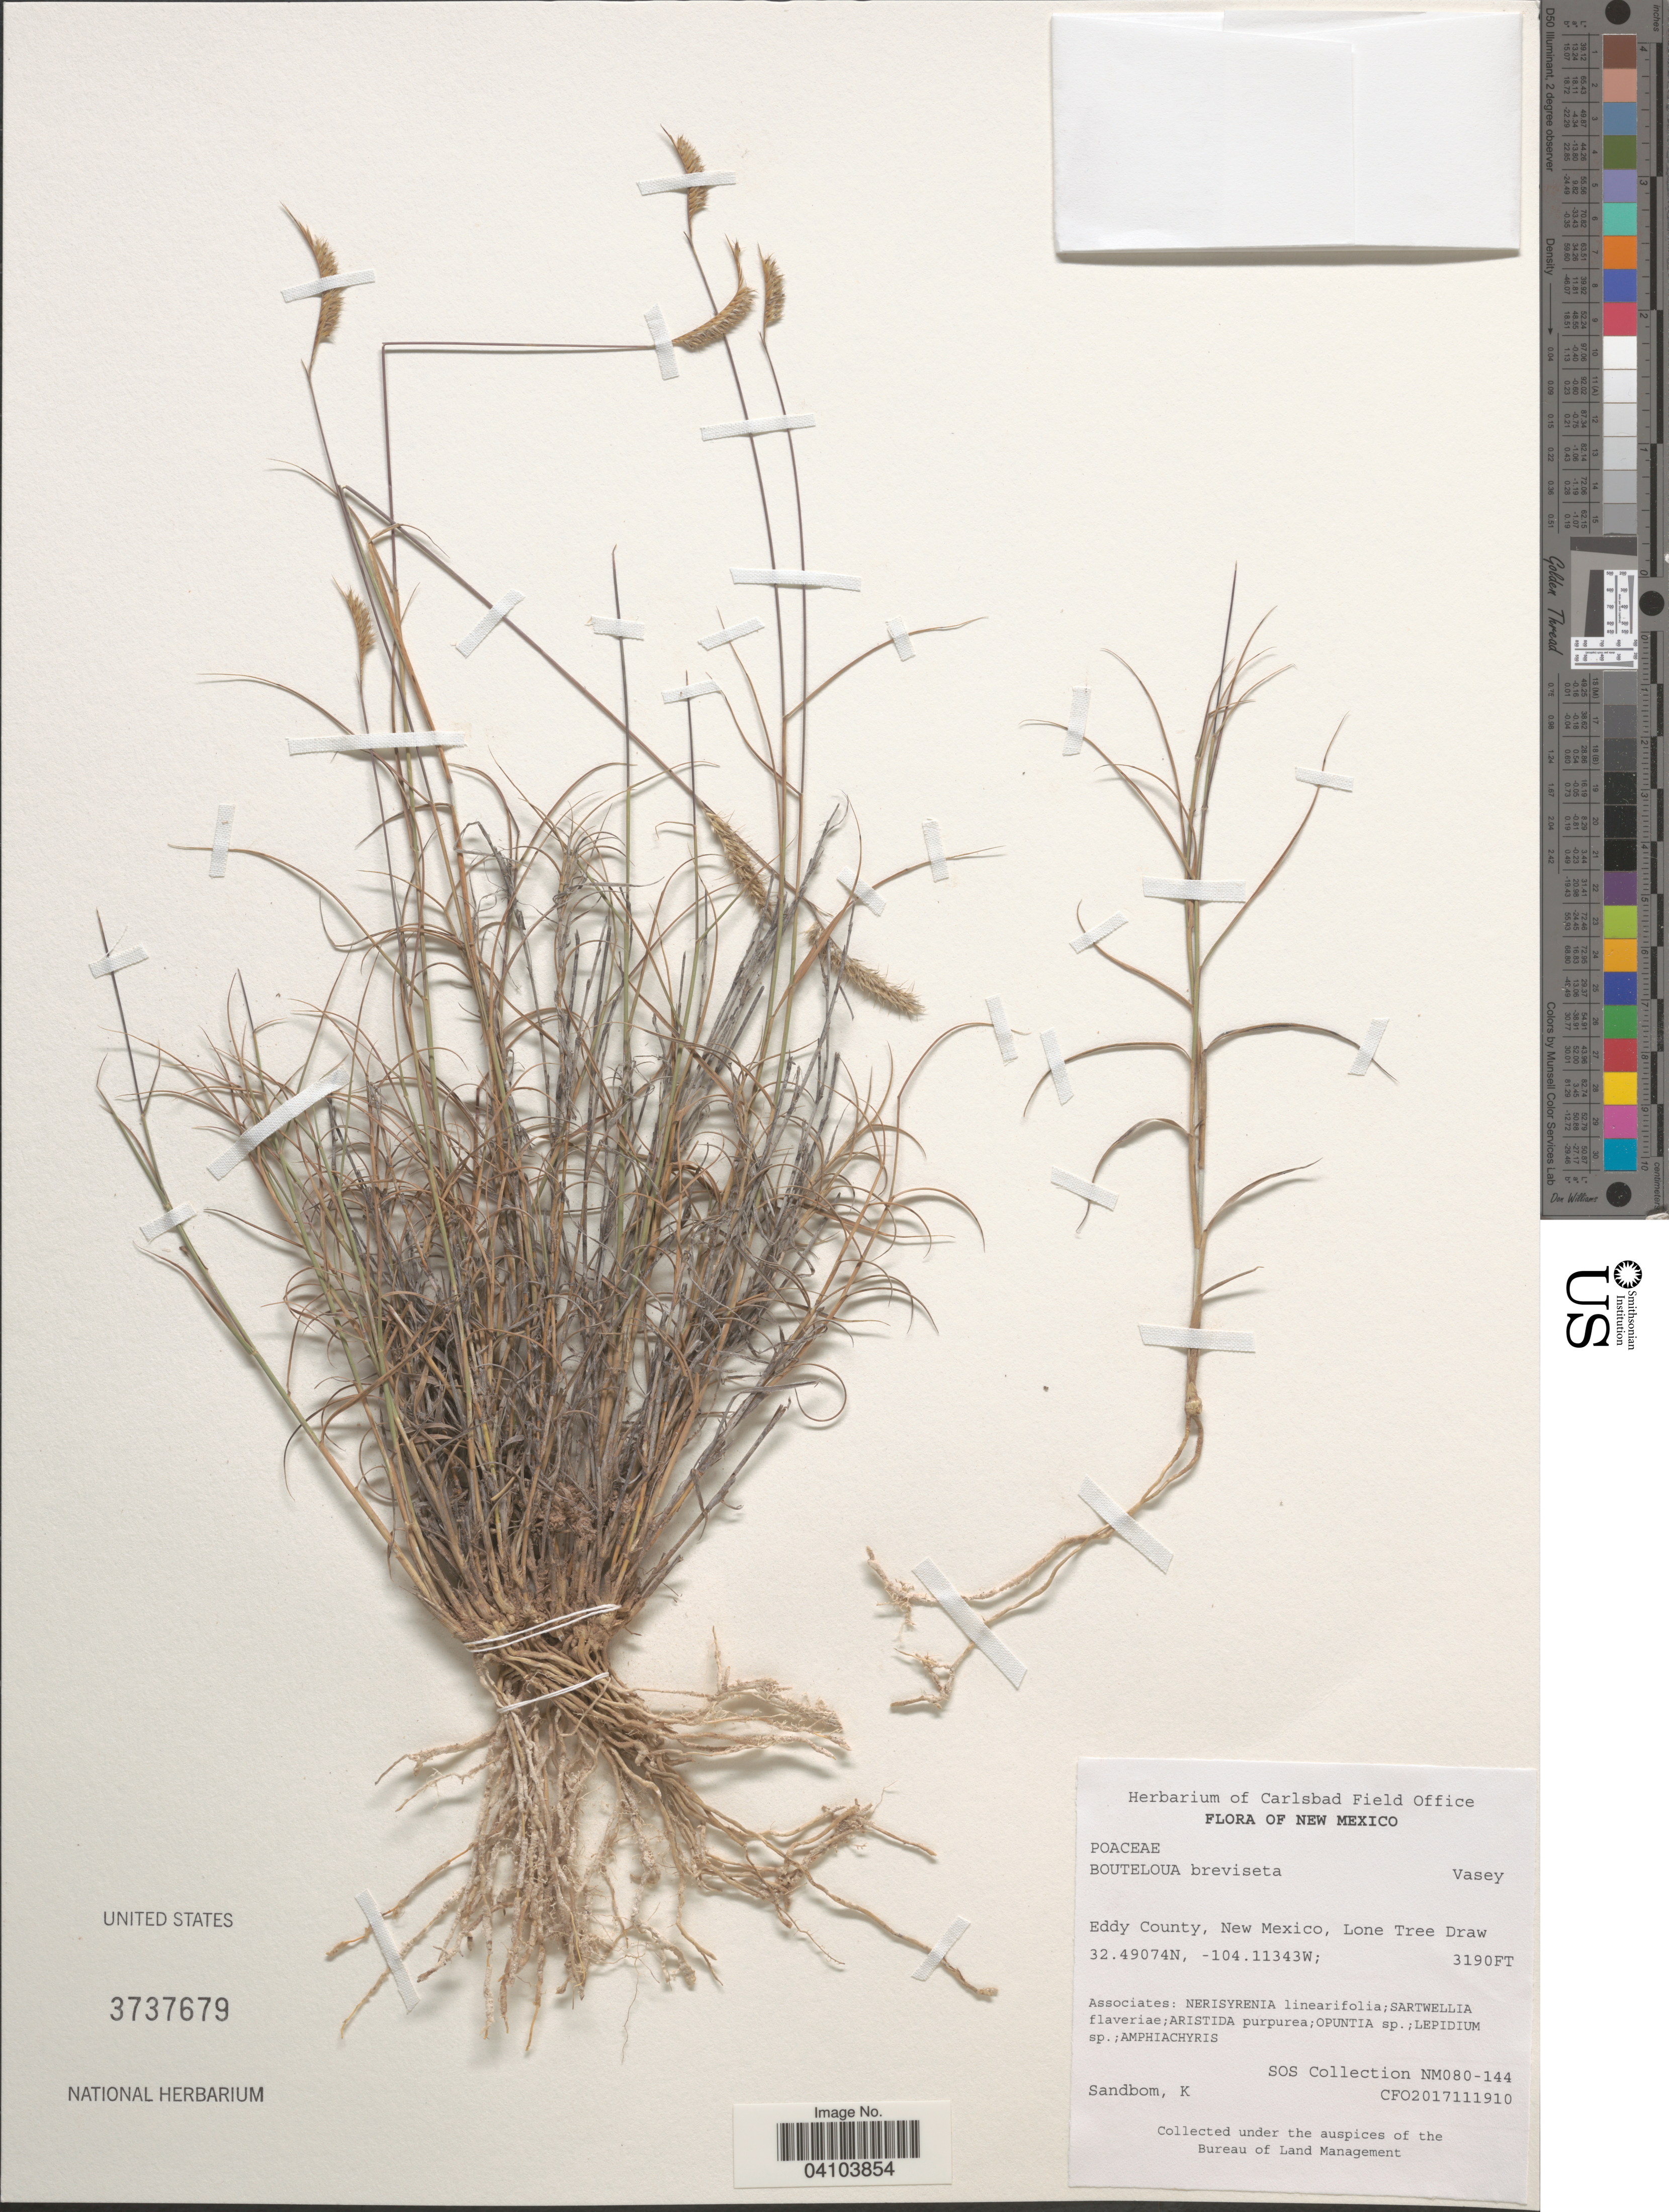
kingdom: Plantae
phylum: Tracheophyta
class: Liliopsida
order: Poales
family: Poaceae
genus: Bouteloua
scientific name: Bouteloua breviseta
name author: Vasey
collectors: K. Sandbom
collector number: CFO2017111910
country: United States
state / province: New Mexico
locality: Eddy County, Lone Tree Draw.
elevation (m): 972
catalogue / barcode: US 3737679